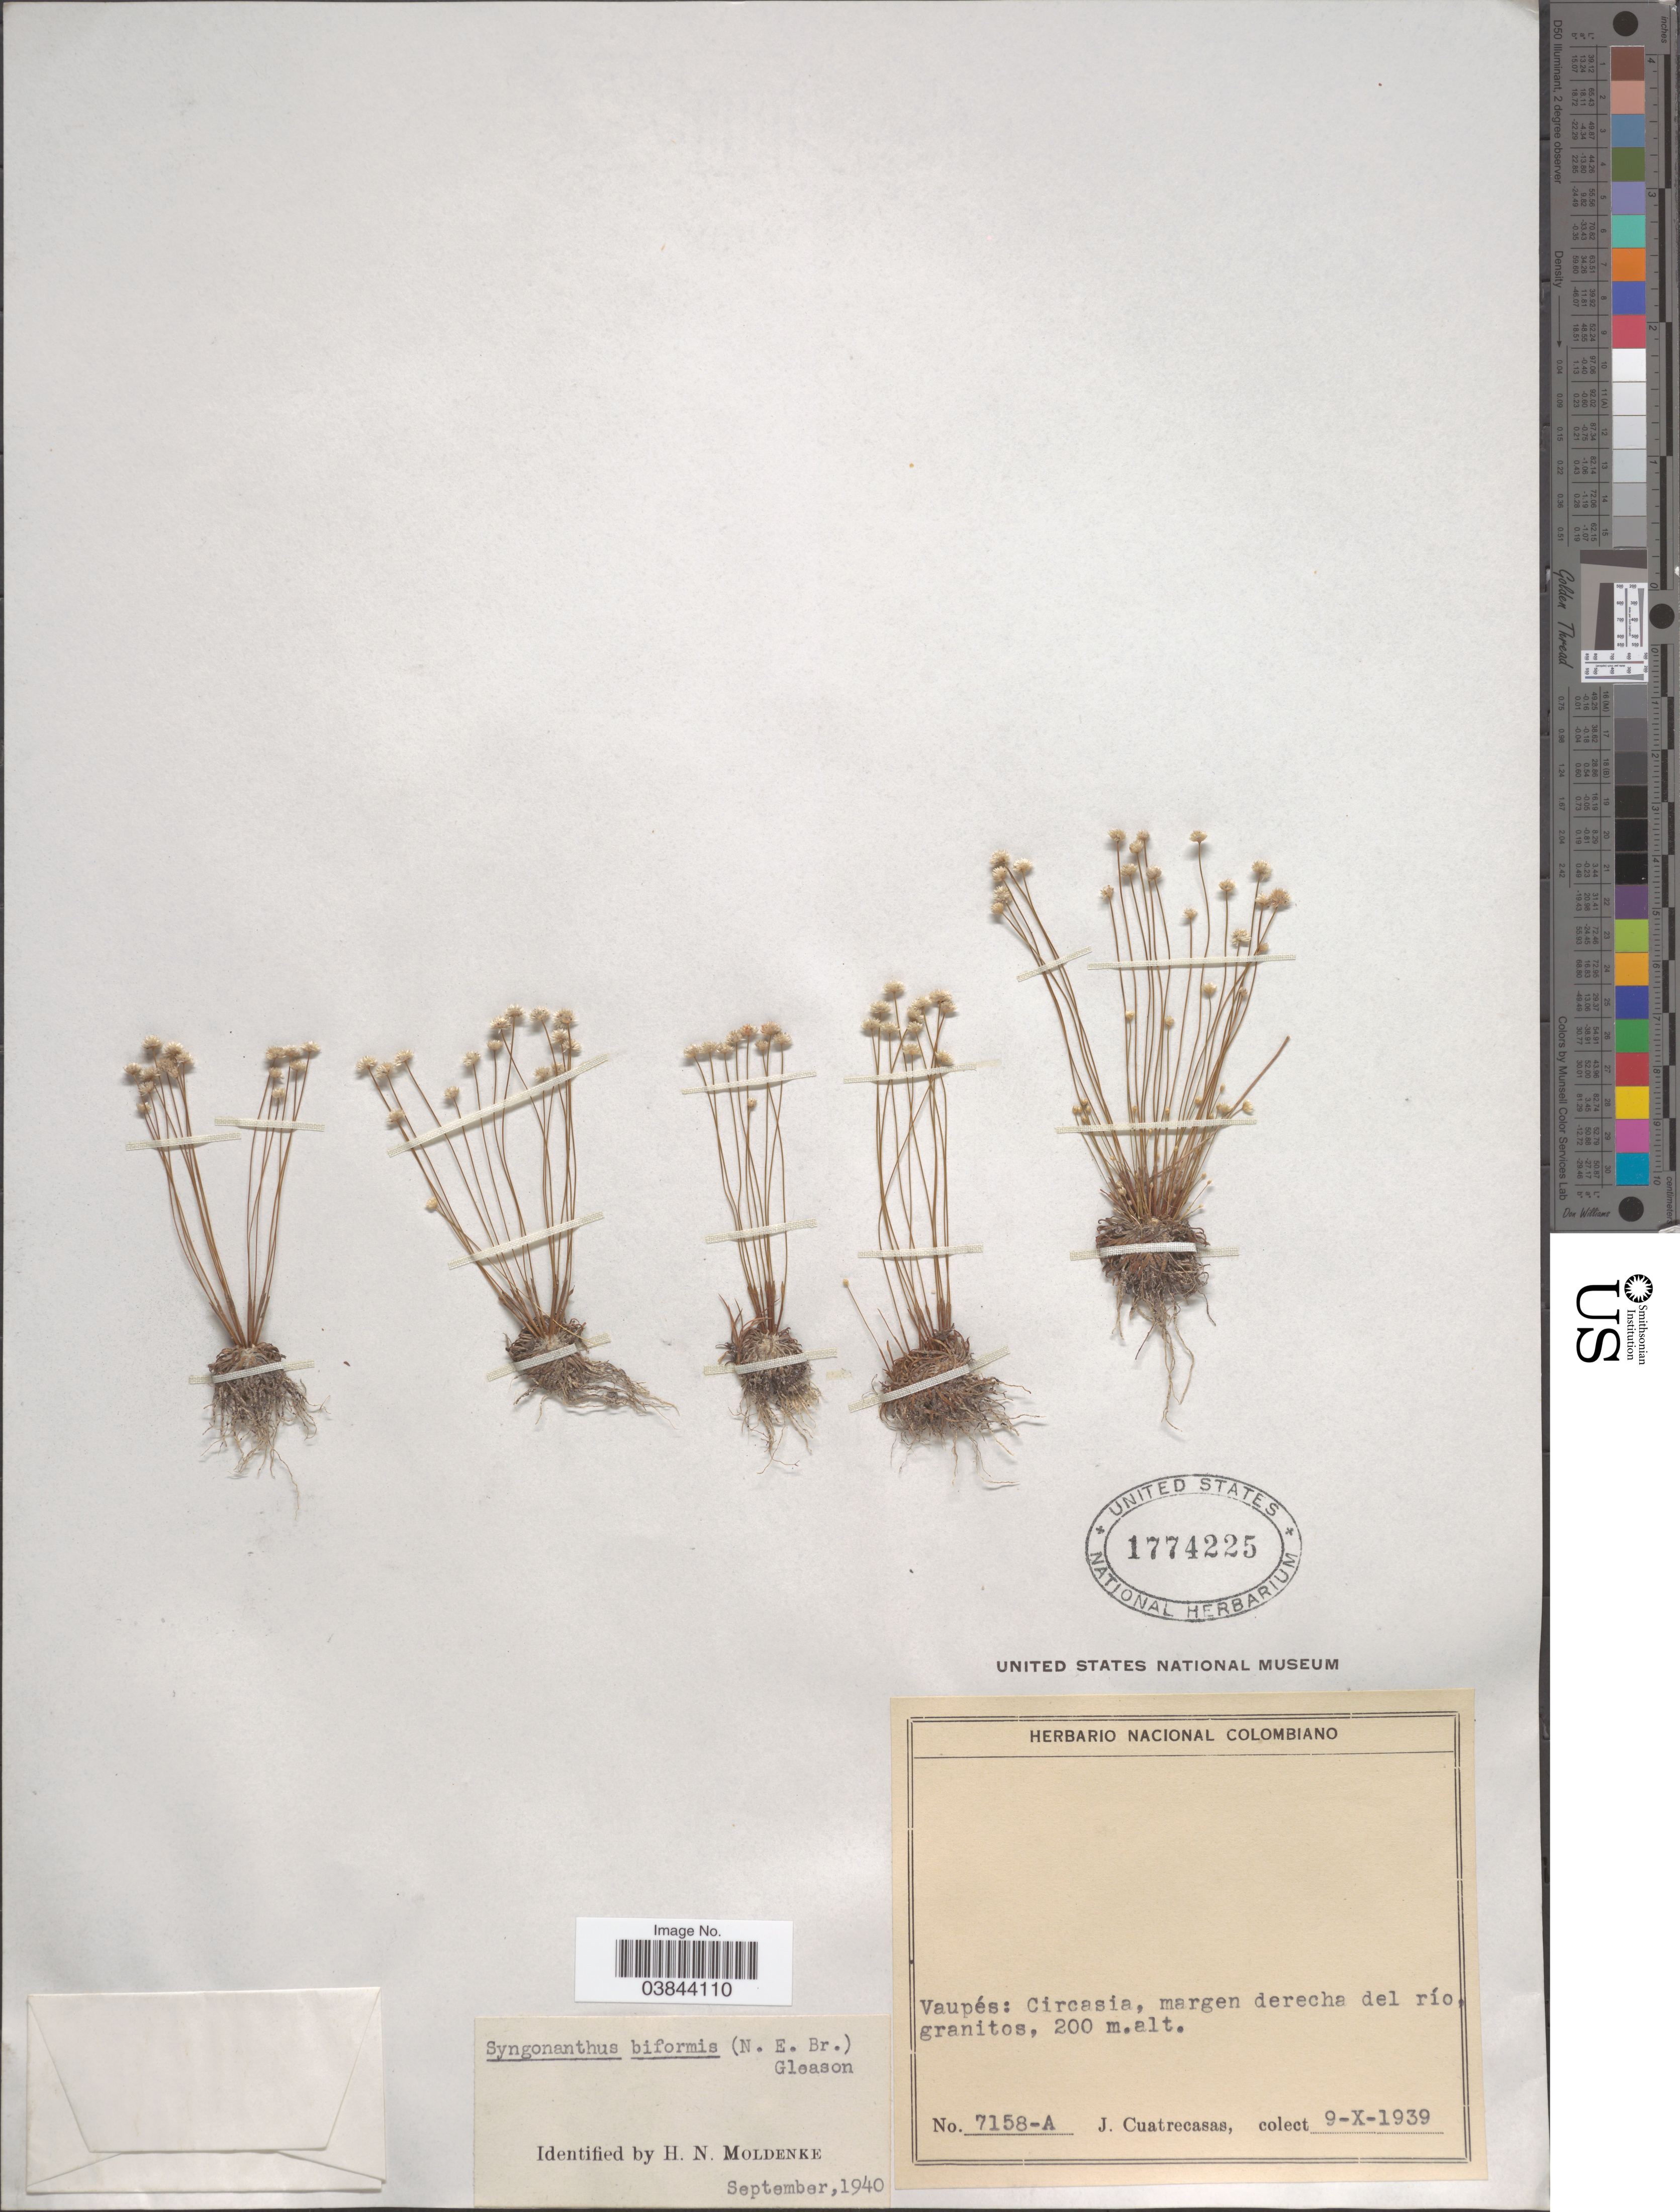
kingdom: Plantae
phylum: Tracheophyta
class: Liliopsida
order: Poales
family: Eriocaulaceae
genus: Syngonanthus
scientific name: Syngonanthus biformis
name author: (N.E. Br.) Gleason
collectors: J. Cuatrecasas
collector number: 7158-A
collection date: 1939-10-09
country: Colombia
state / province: Vaupés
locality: Circasia, margen derecha del río.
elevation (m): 200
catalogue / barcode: US 1774225